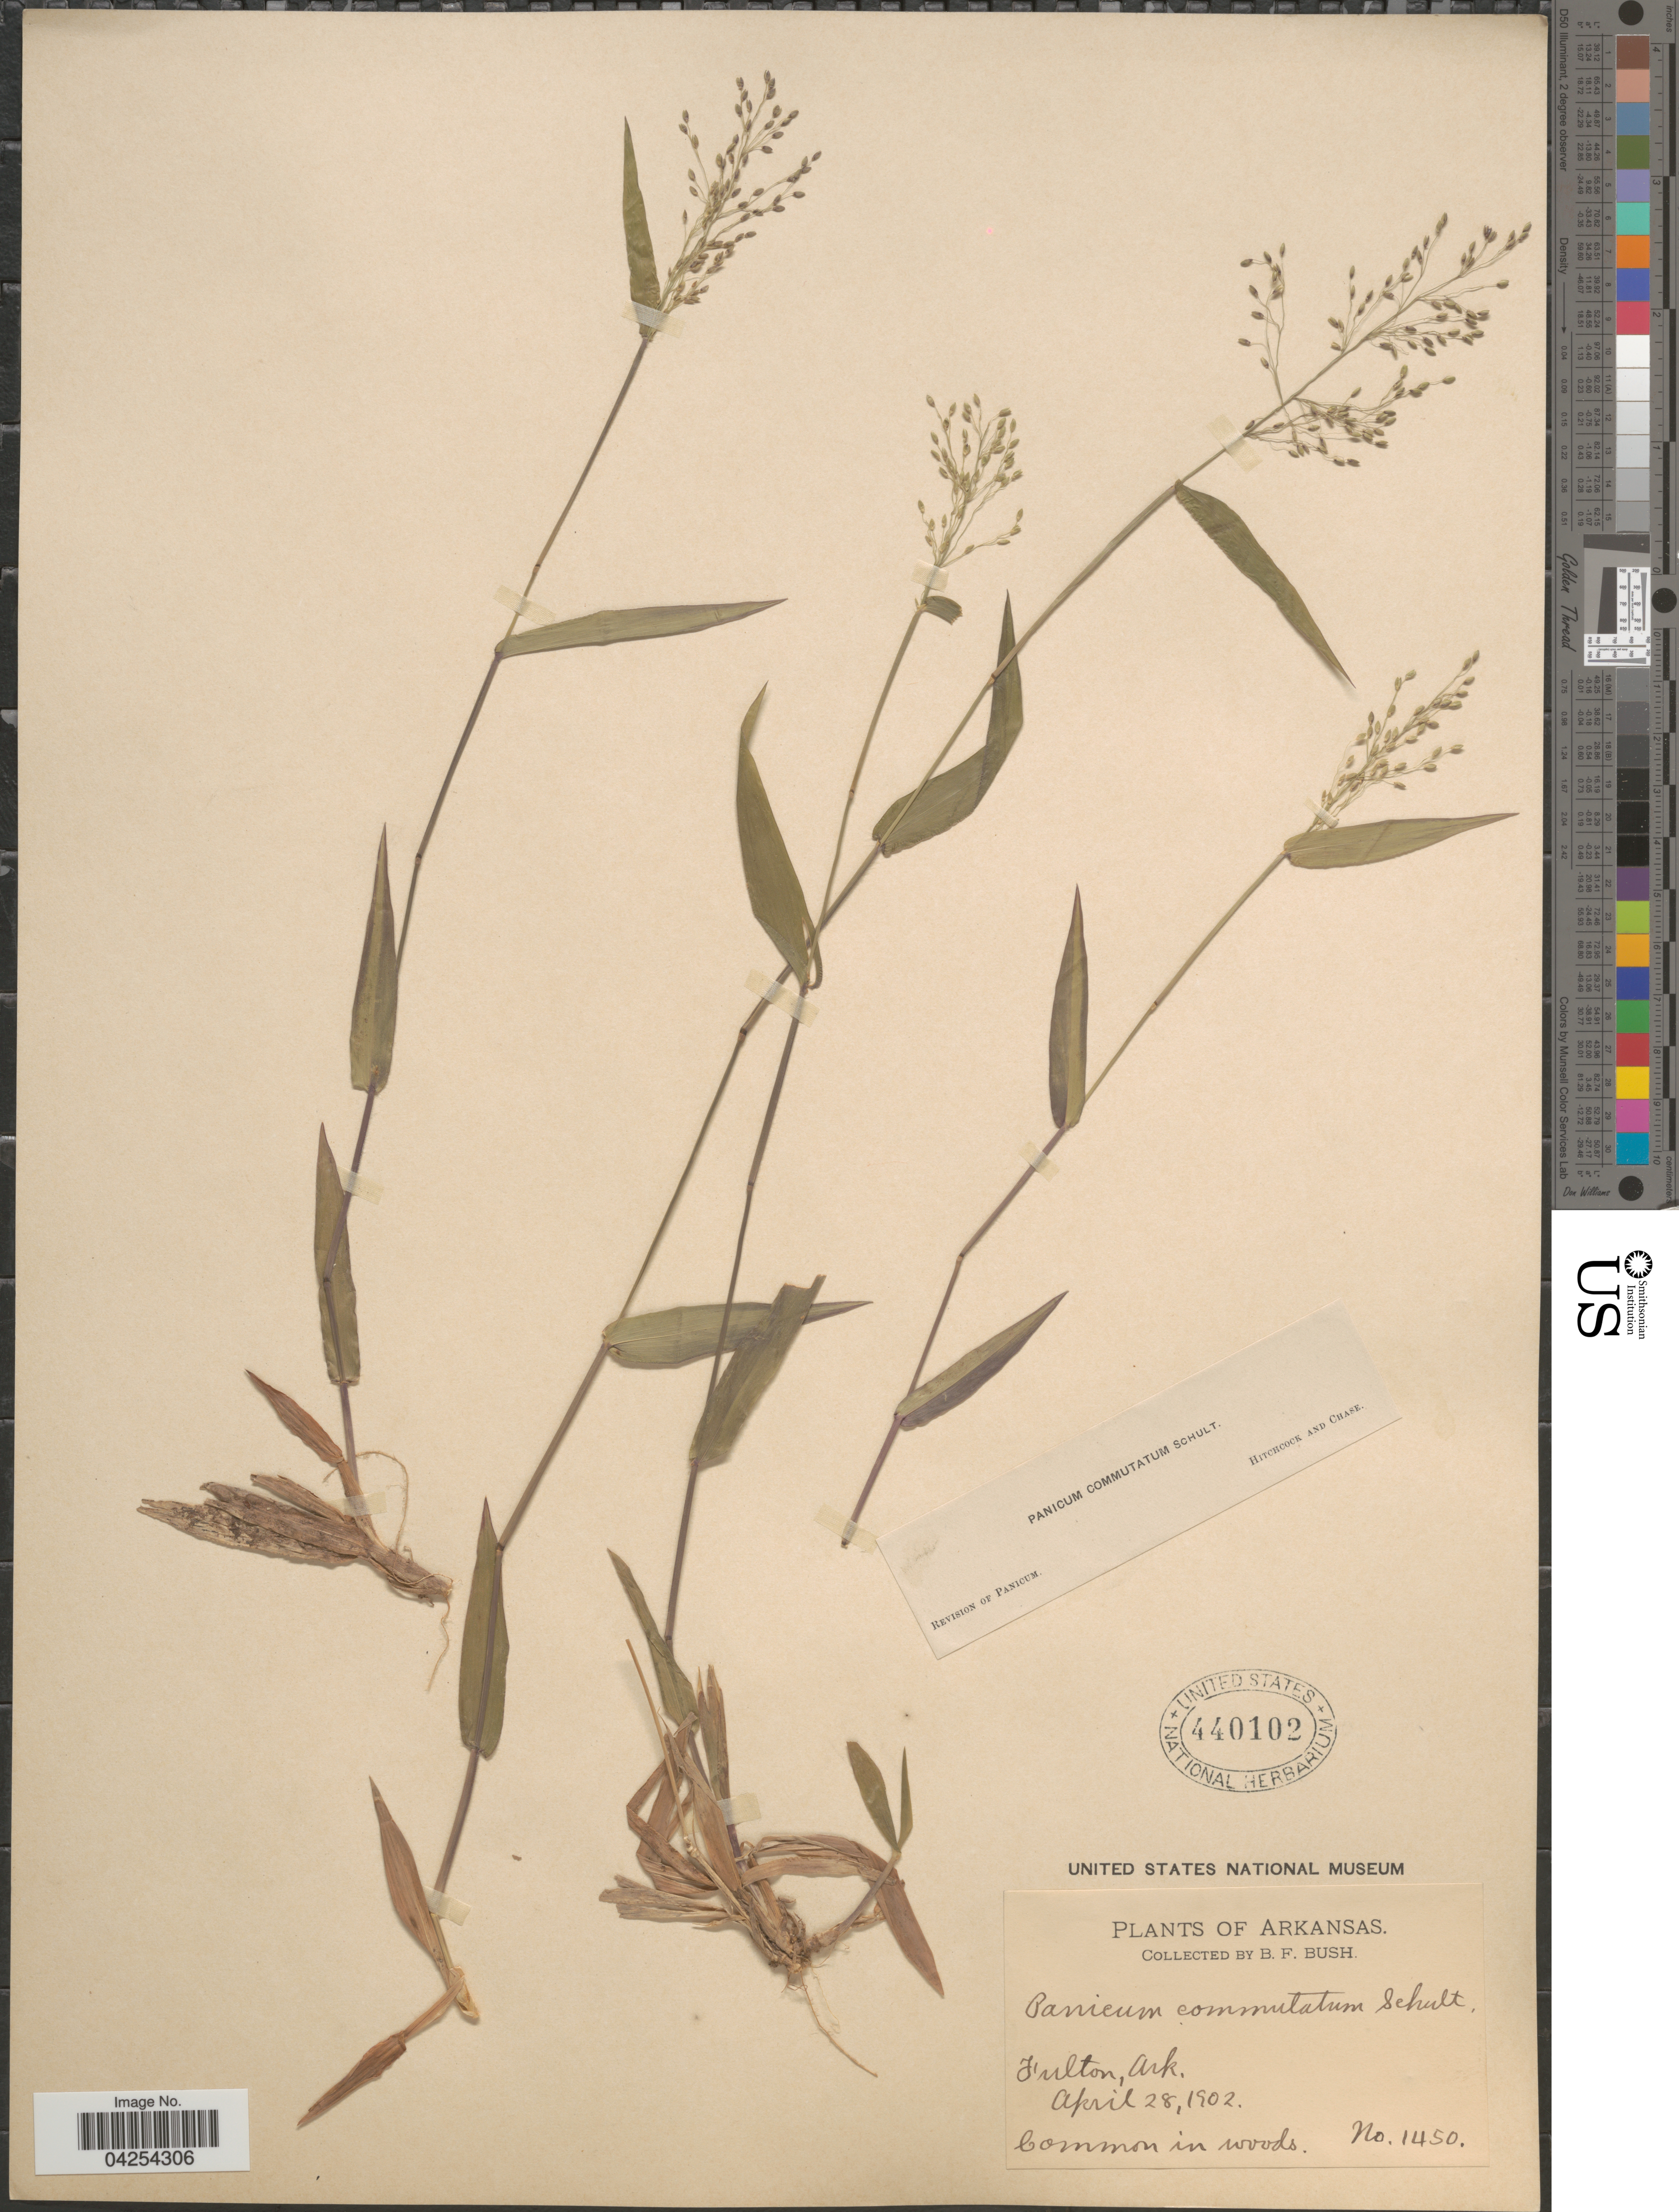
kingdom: Plantae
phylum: Tracheophyta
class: Liliopsida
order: Poales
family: Poaceae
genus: Dichanthelium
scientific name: Dichanthelium commutatum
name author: (Schult.) Gould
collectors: B. F. Bush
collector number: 1450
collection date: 1902-04-28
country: United States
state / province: Arkansas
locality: Fulton.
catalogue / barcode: US 440102